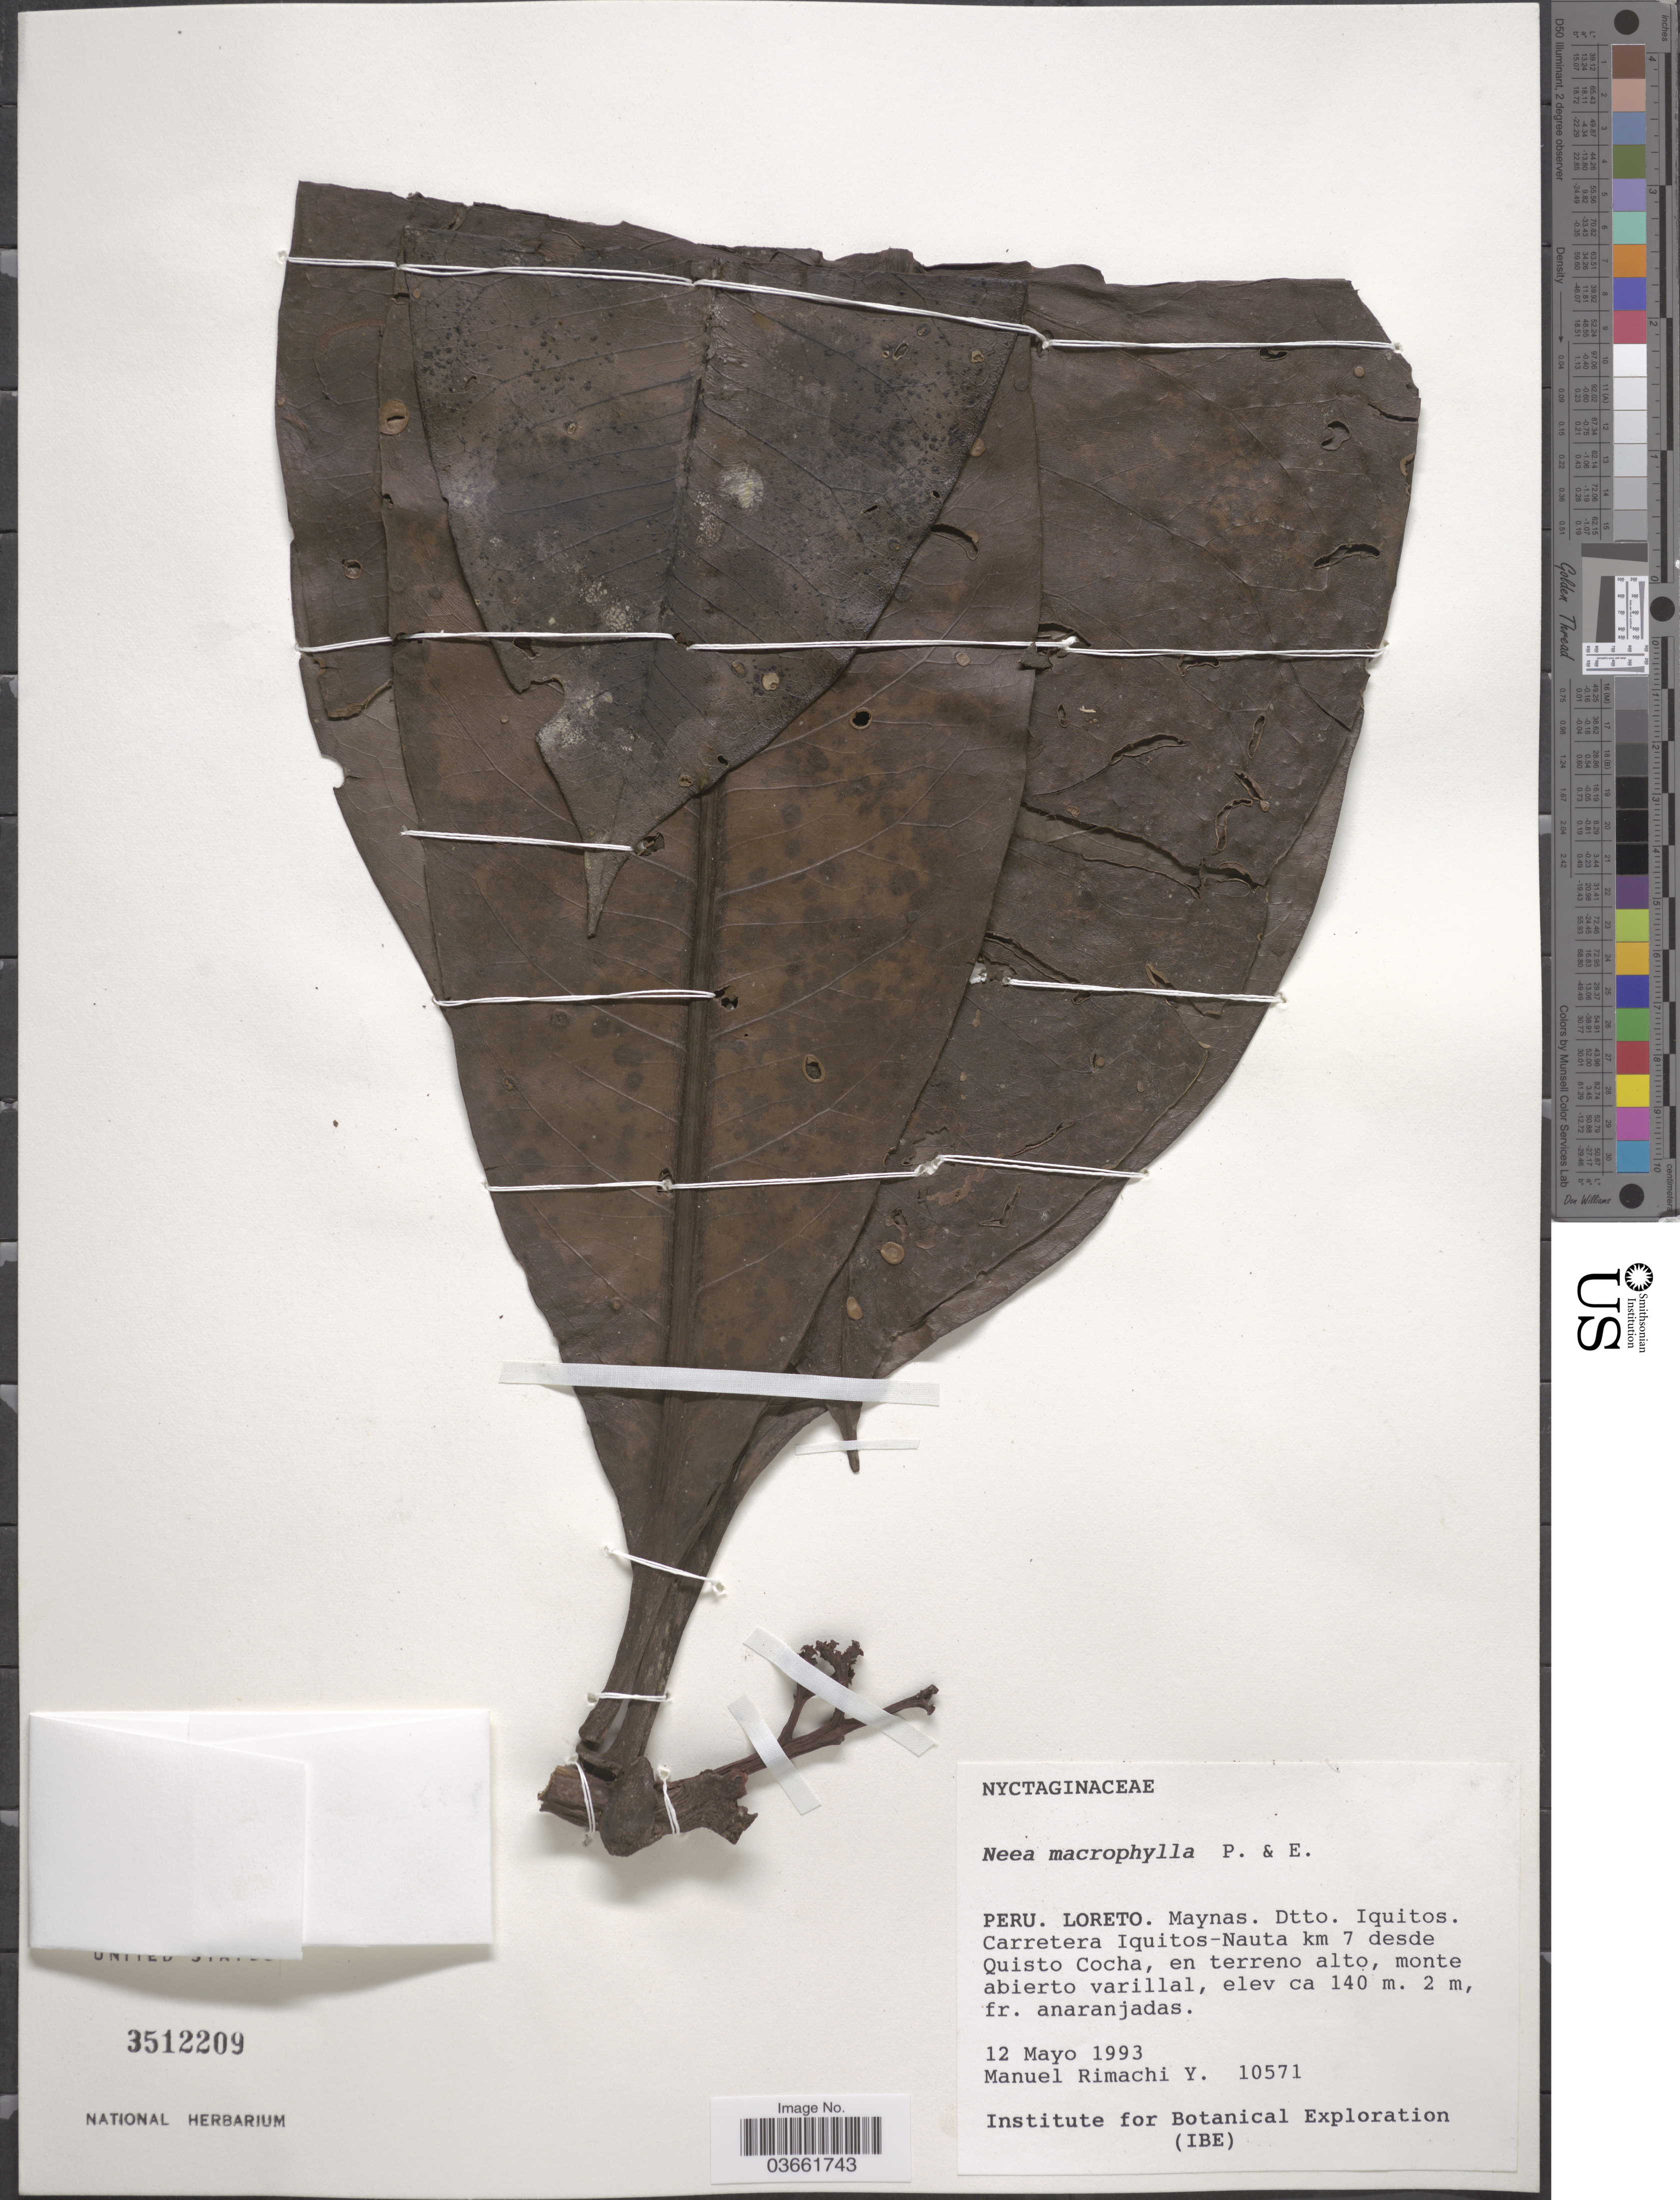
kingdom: Plantae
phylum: Tracheophyta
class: Magnoliopsida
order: Caryophyllales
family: Nyctaginaceae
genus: Neea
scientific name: Neea macrophylla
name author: Britton ex Rusby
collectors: M. Rimachi Y.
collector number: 10571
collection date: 1993-05-12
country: Peru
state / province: Loreto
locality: Maynas. Dtto. Iquitos. Carretera Iquitos-Nauta km 7 desde Quisto Cocha.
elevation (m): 140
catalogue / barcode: US 3512209